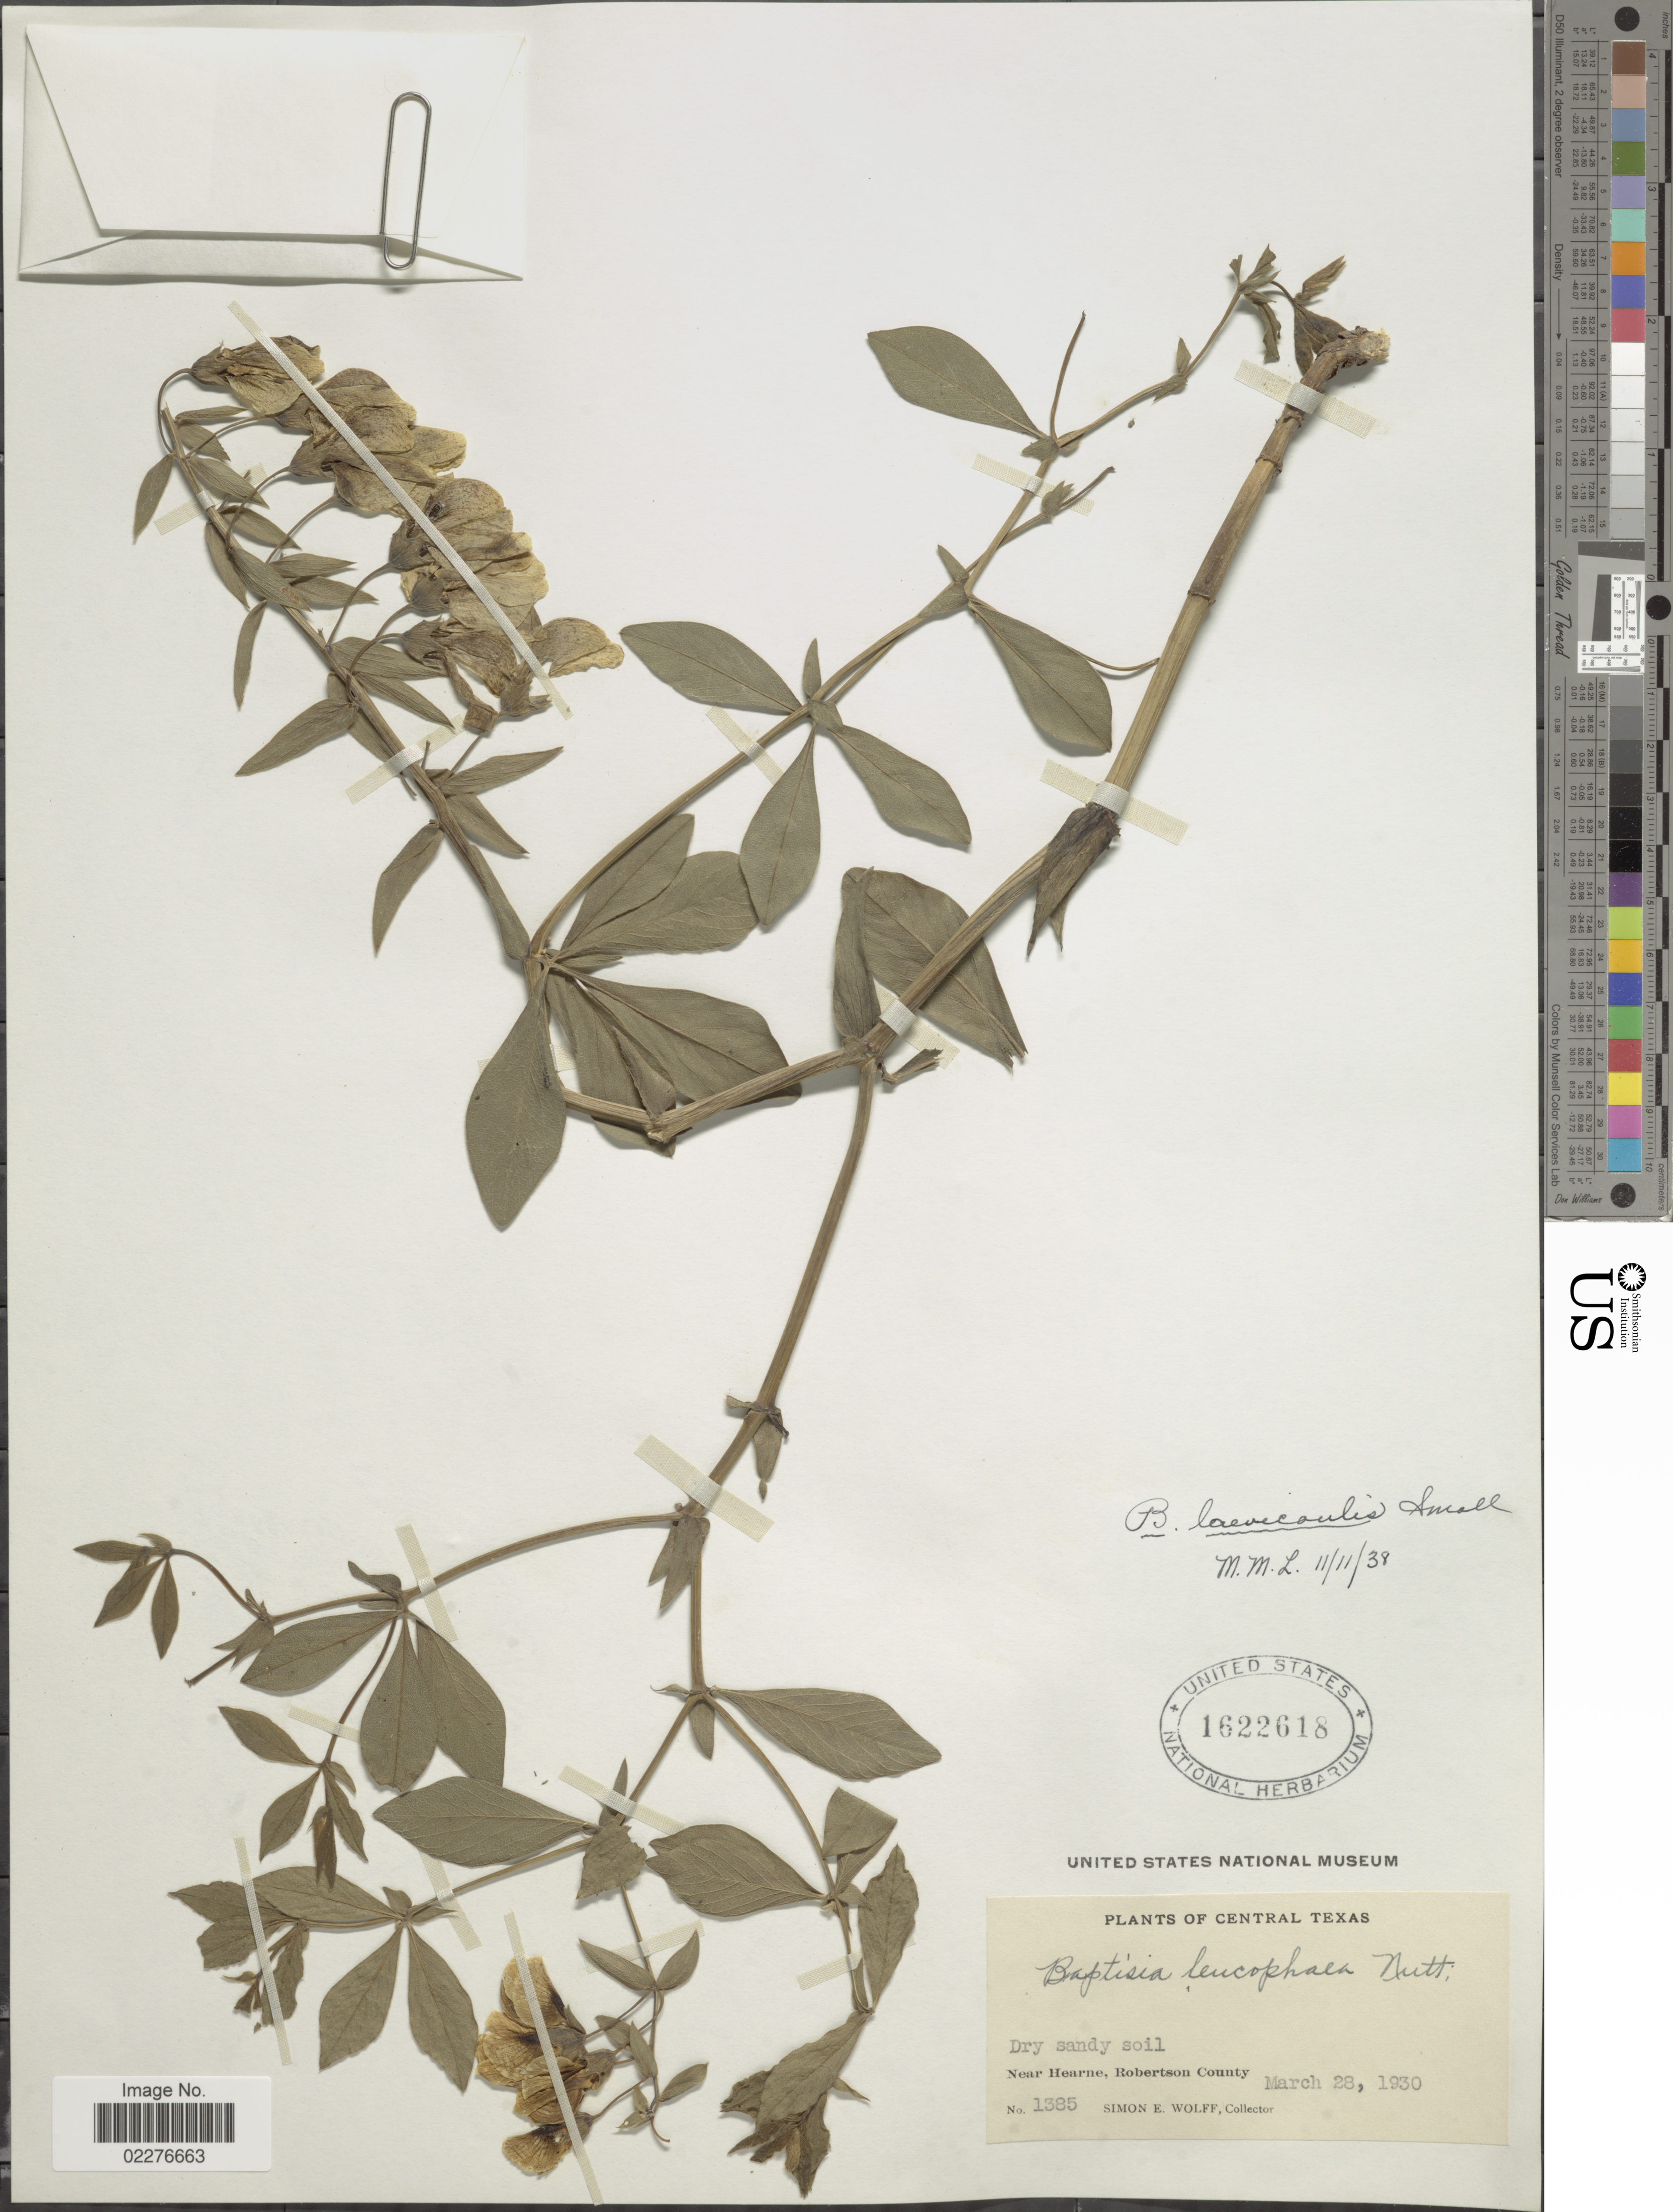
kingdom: Plantae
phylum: Tracheophyta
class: Magnoliopsida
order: Fabales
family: Fabaceae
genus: Baptisia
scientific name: Baptisia laevicaulis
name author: (Canby) Small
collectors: S. E. Wolff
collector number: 1385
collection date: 1930-03-28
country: United States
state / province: Texas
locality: Central Texas, Dry sandy soil, Near Hearne, Robertson County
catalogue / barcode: US 1622618